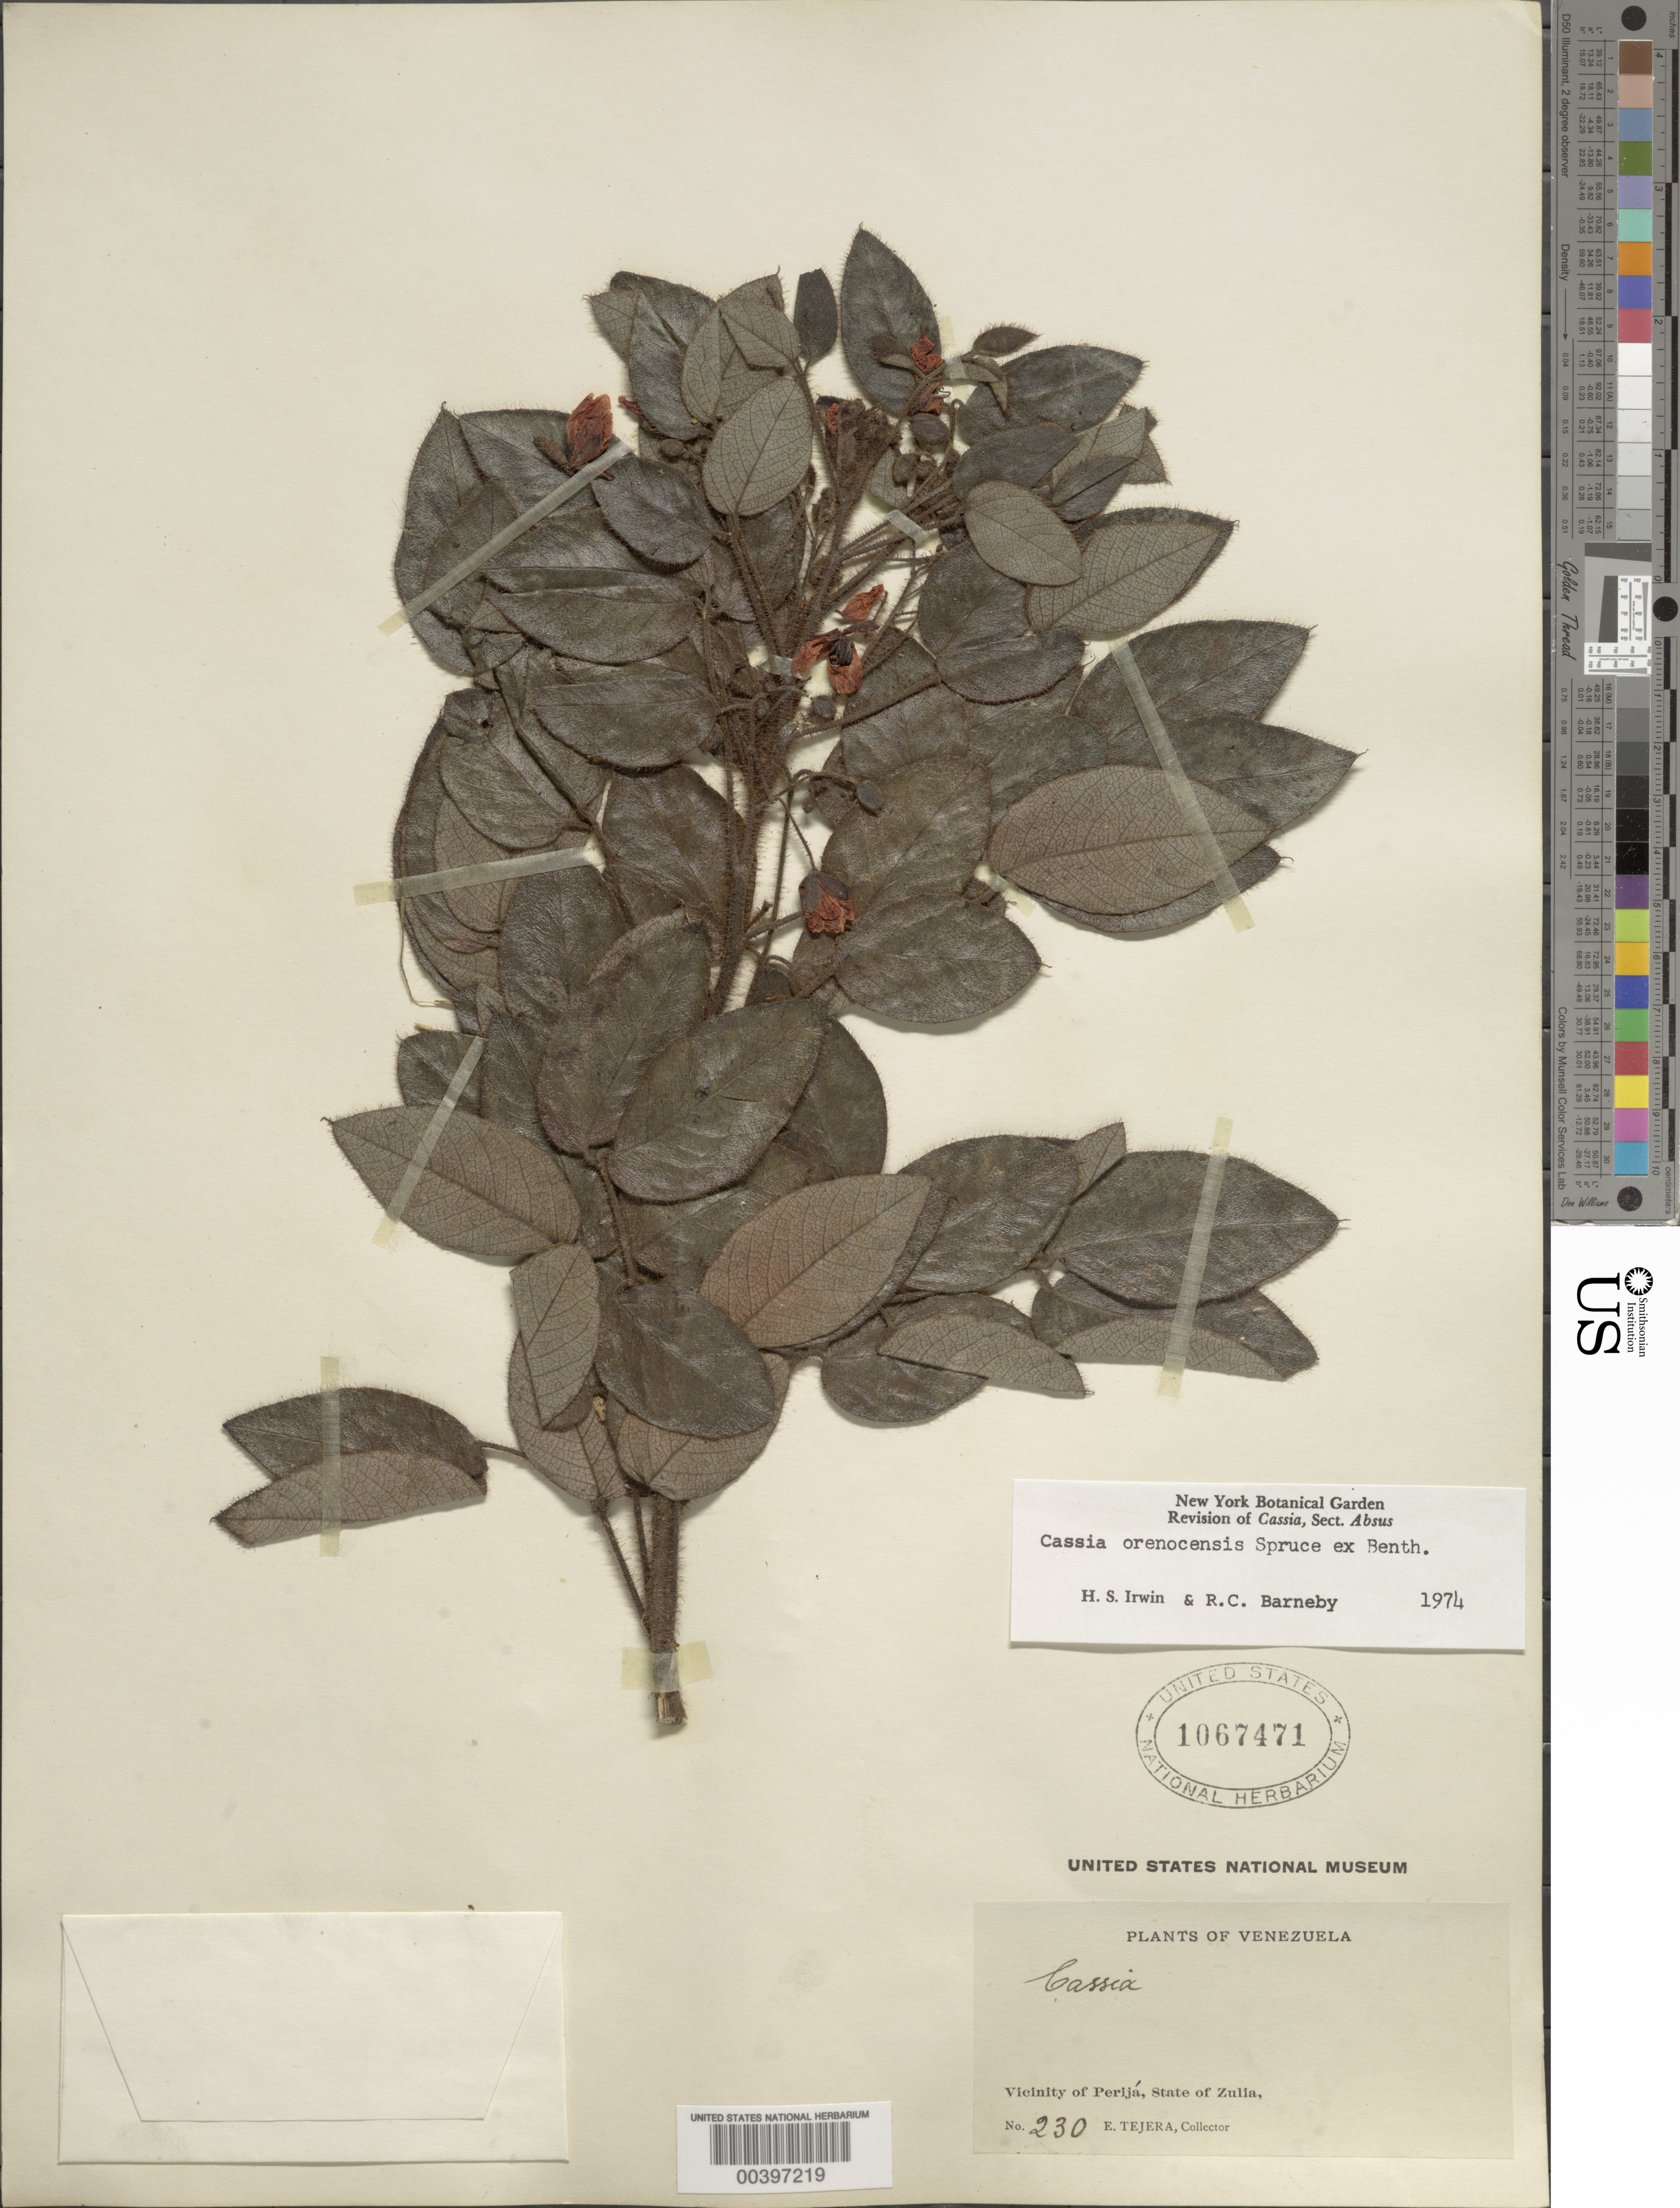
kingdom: Plantae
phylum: Tracheophyta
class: Magnoliopsida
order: Fabales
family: Fabaceae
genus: Chamaecrista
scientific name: Chamaecrista orenocensis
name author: (Spruce ex Benth.) H.S. Irwin & Barneby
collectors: E. Tejera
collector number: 230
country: Venezuela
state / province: Zulia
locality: Vicinity of perija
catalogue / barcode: US 1067471